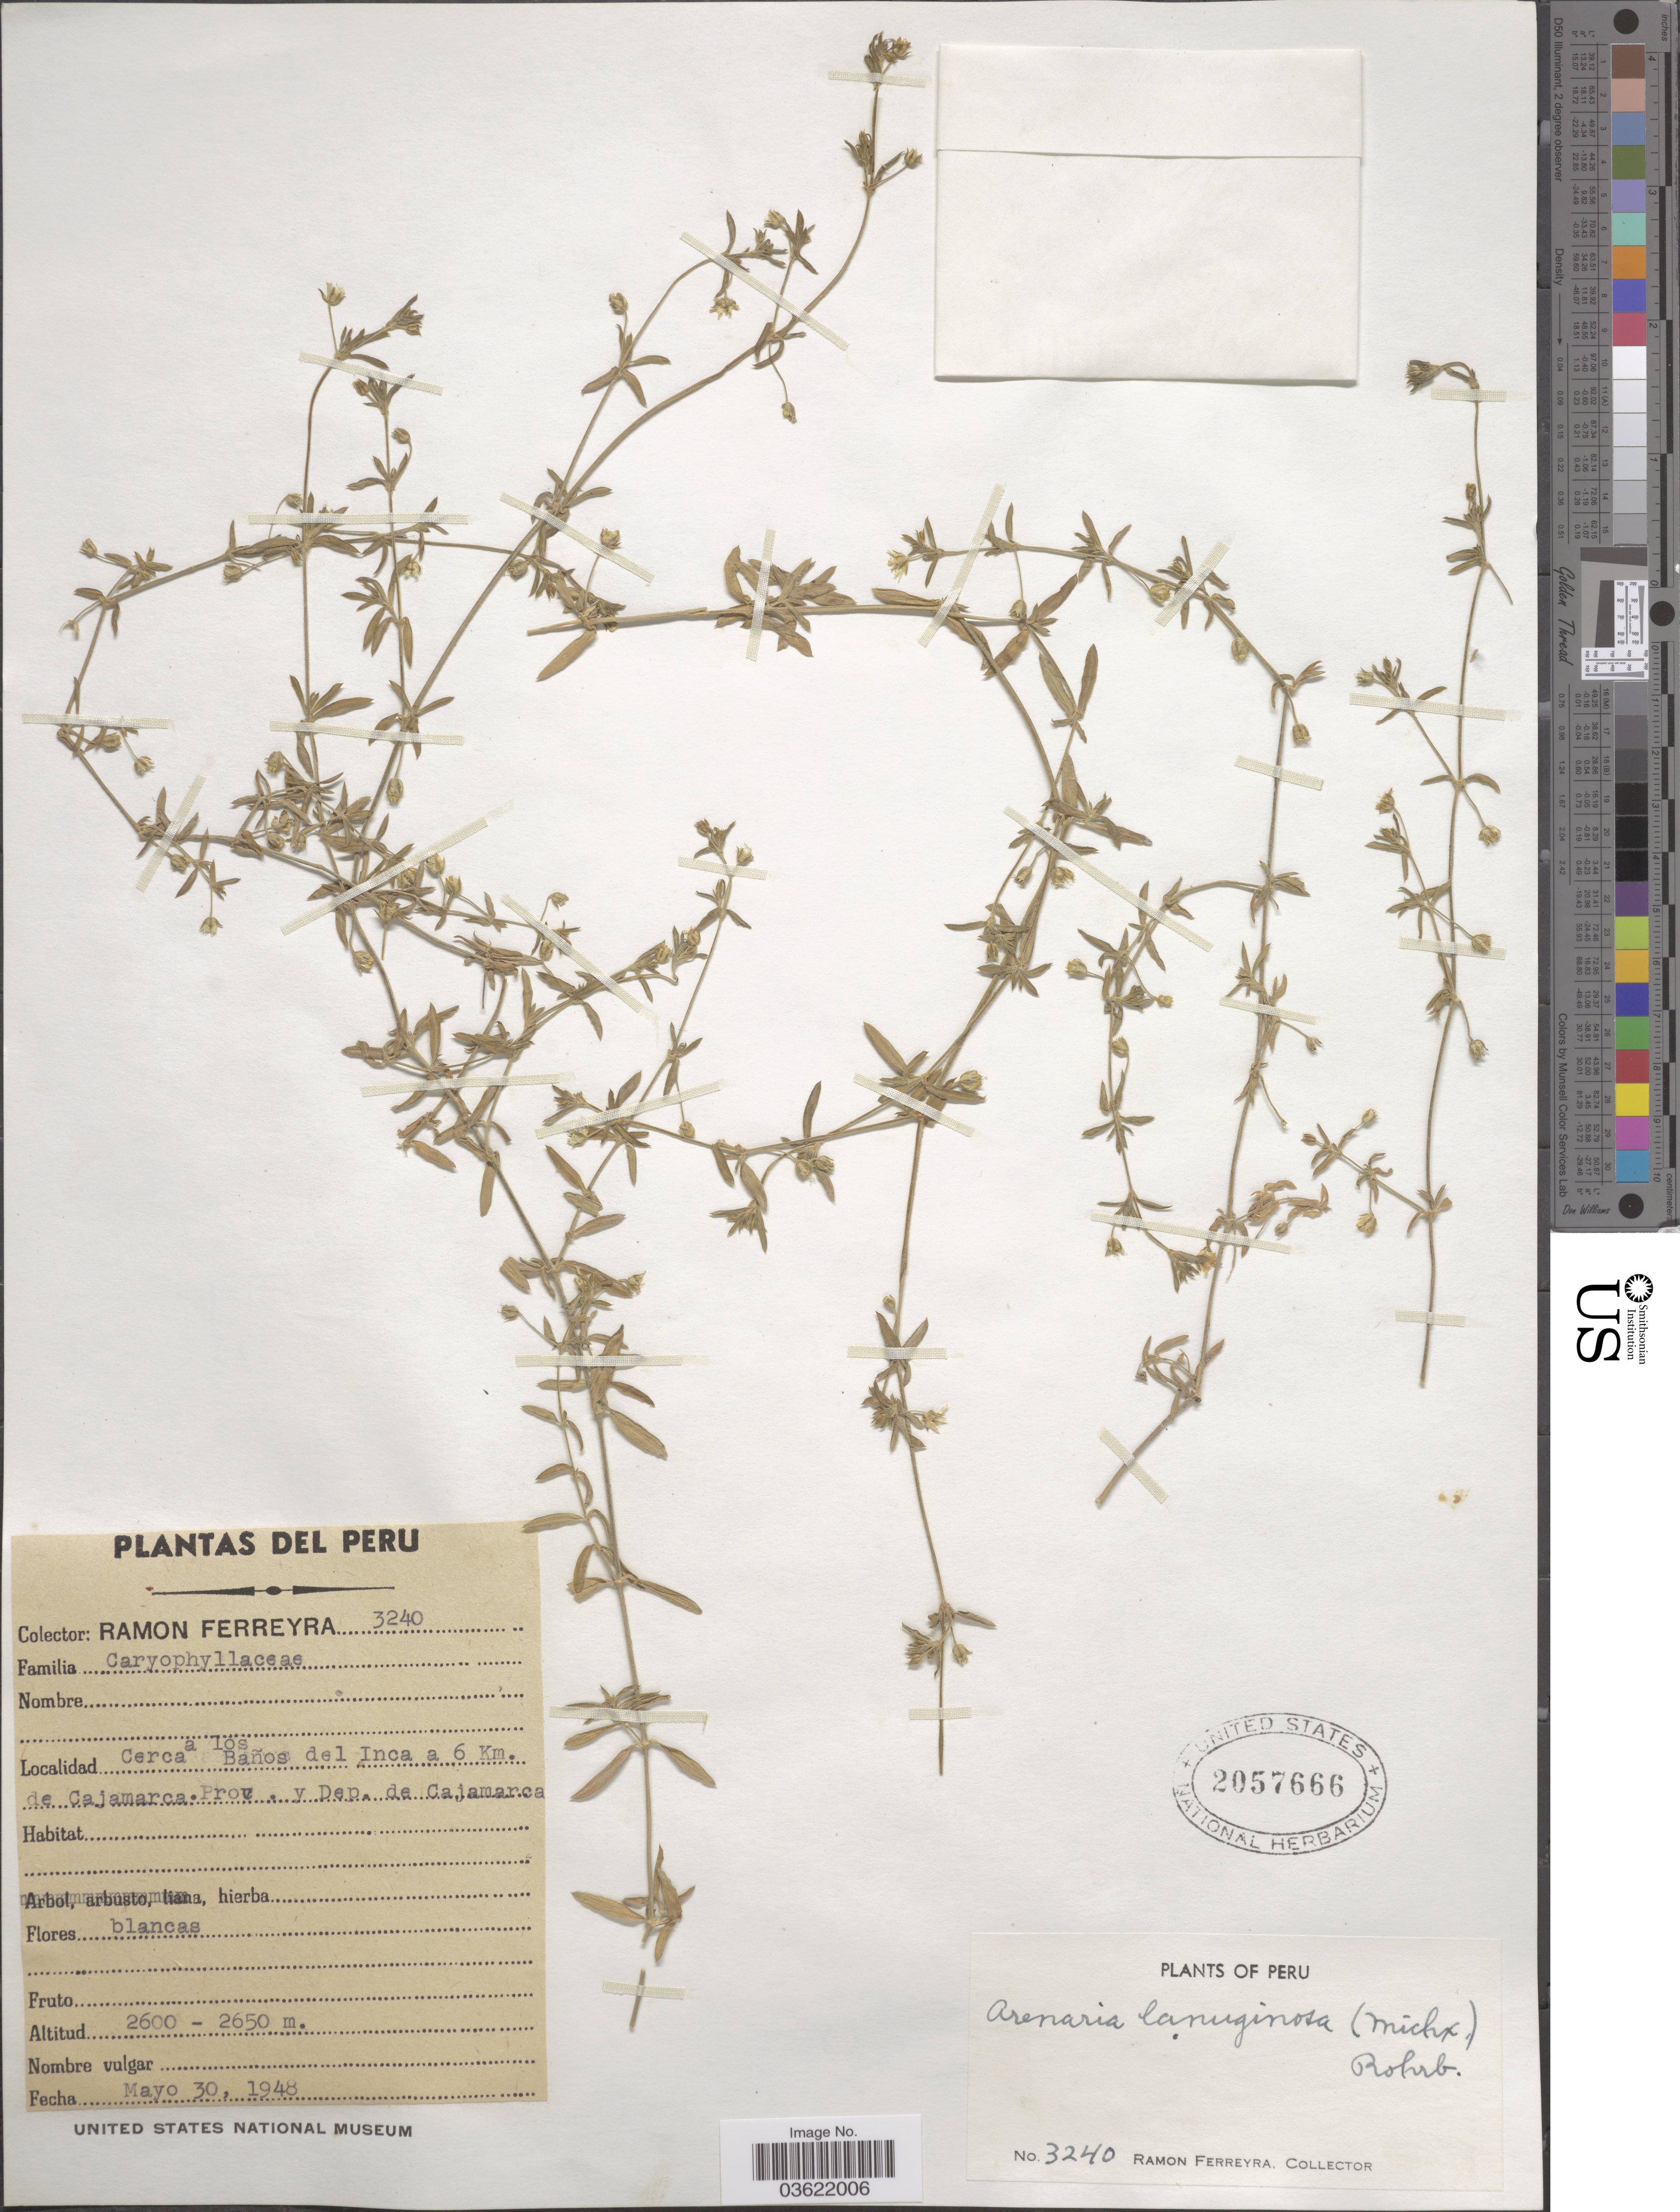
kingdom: Plantae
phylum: Tracheophyta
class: Magnoliopsida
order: Caryophyllales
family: Caryophyllaceae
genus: Arenaria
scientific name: Arenaria lanuginosa var. megalantha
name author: Rohrb.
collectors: R. A. Ferreyra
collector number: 3240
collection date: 1948-05-30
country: Peru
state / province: Cajamarca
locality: Cerca a los Baños del Inca a 6 Km. de Cajamarca. Prov. y Dep. de Cajamarca.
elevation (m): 2600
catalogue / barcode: US 2057666